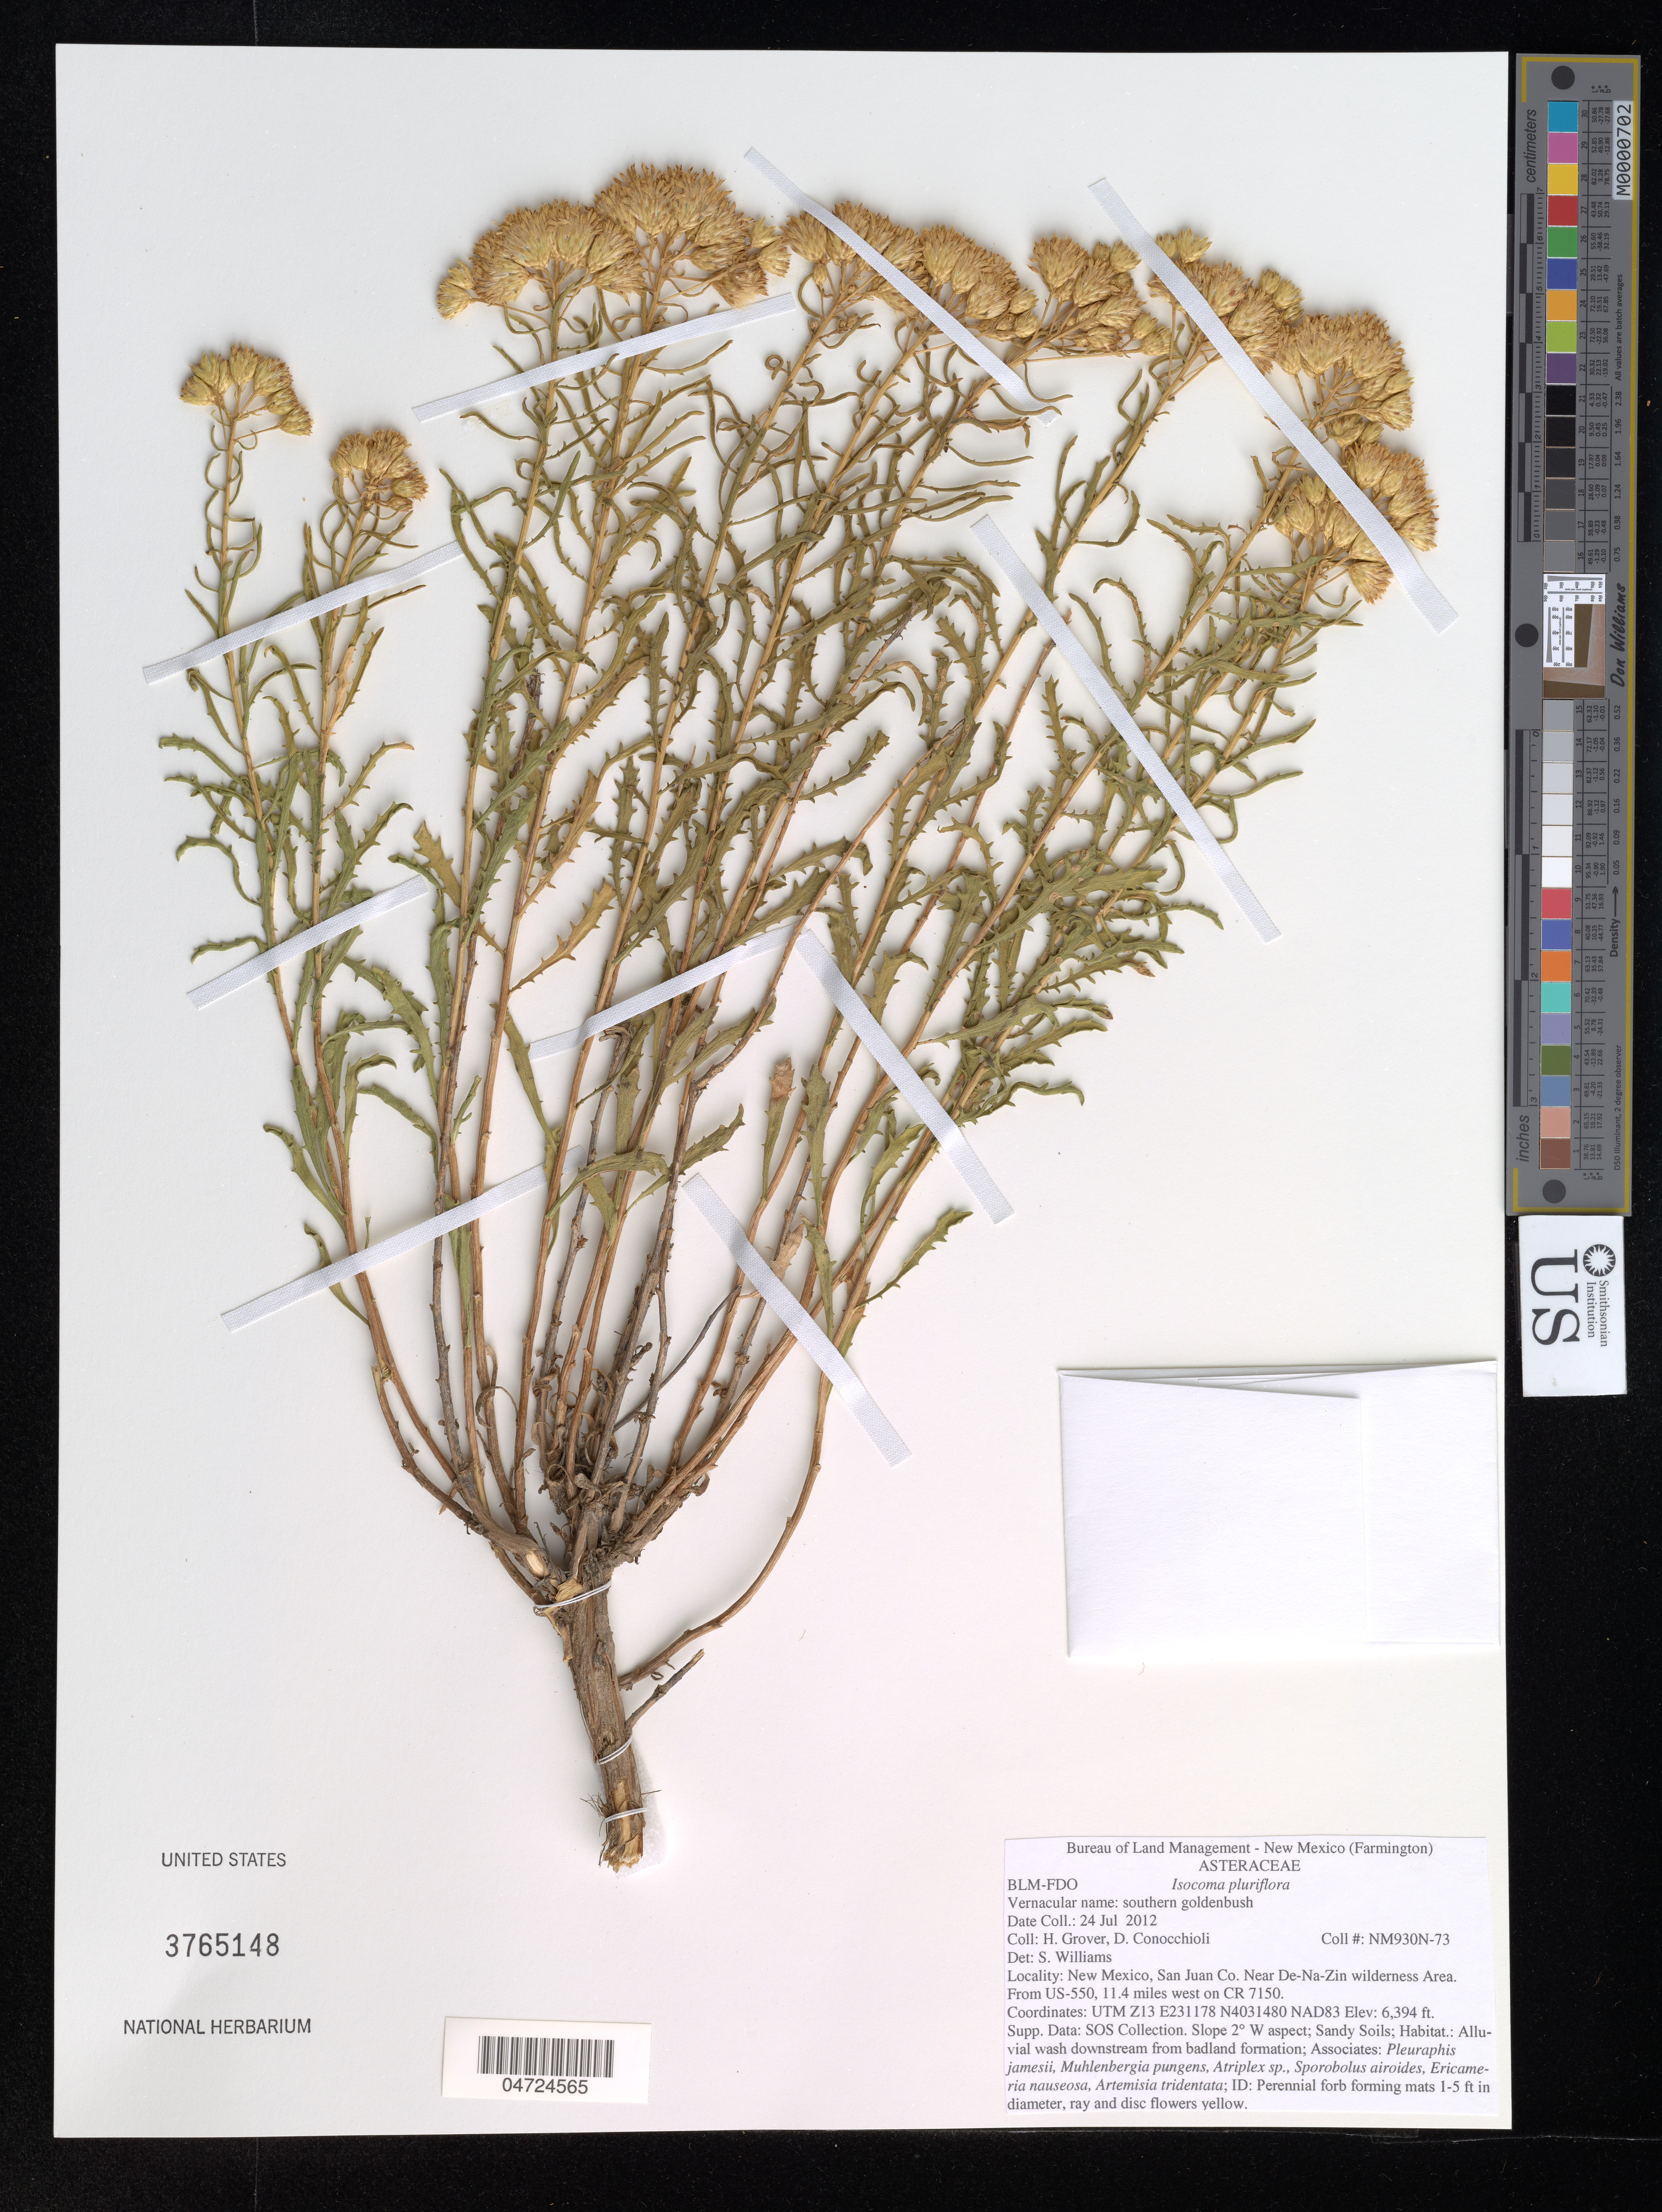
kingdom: Plantae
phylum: Tracheophyta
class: Magnoliopsida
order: Asterales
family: Asteraceae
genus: Isocoma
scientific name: Isocoma pluriflora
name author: (Torr. & A. Gray) Greene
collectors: H. Grover & D. Conocchioli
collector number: NM930N-73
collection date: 2012-07-24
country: United States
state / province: New Mexico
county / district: San Juan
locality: San Juan Co. Near De-Na-Zin wilderness Area. From US-550, 11.4 miles west on CR 7150. UTM Z13 NAD83.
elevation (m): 1949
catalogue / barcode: US 3765148